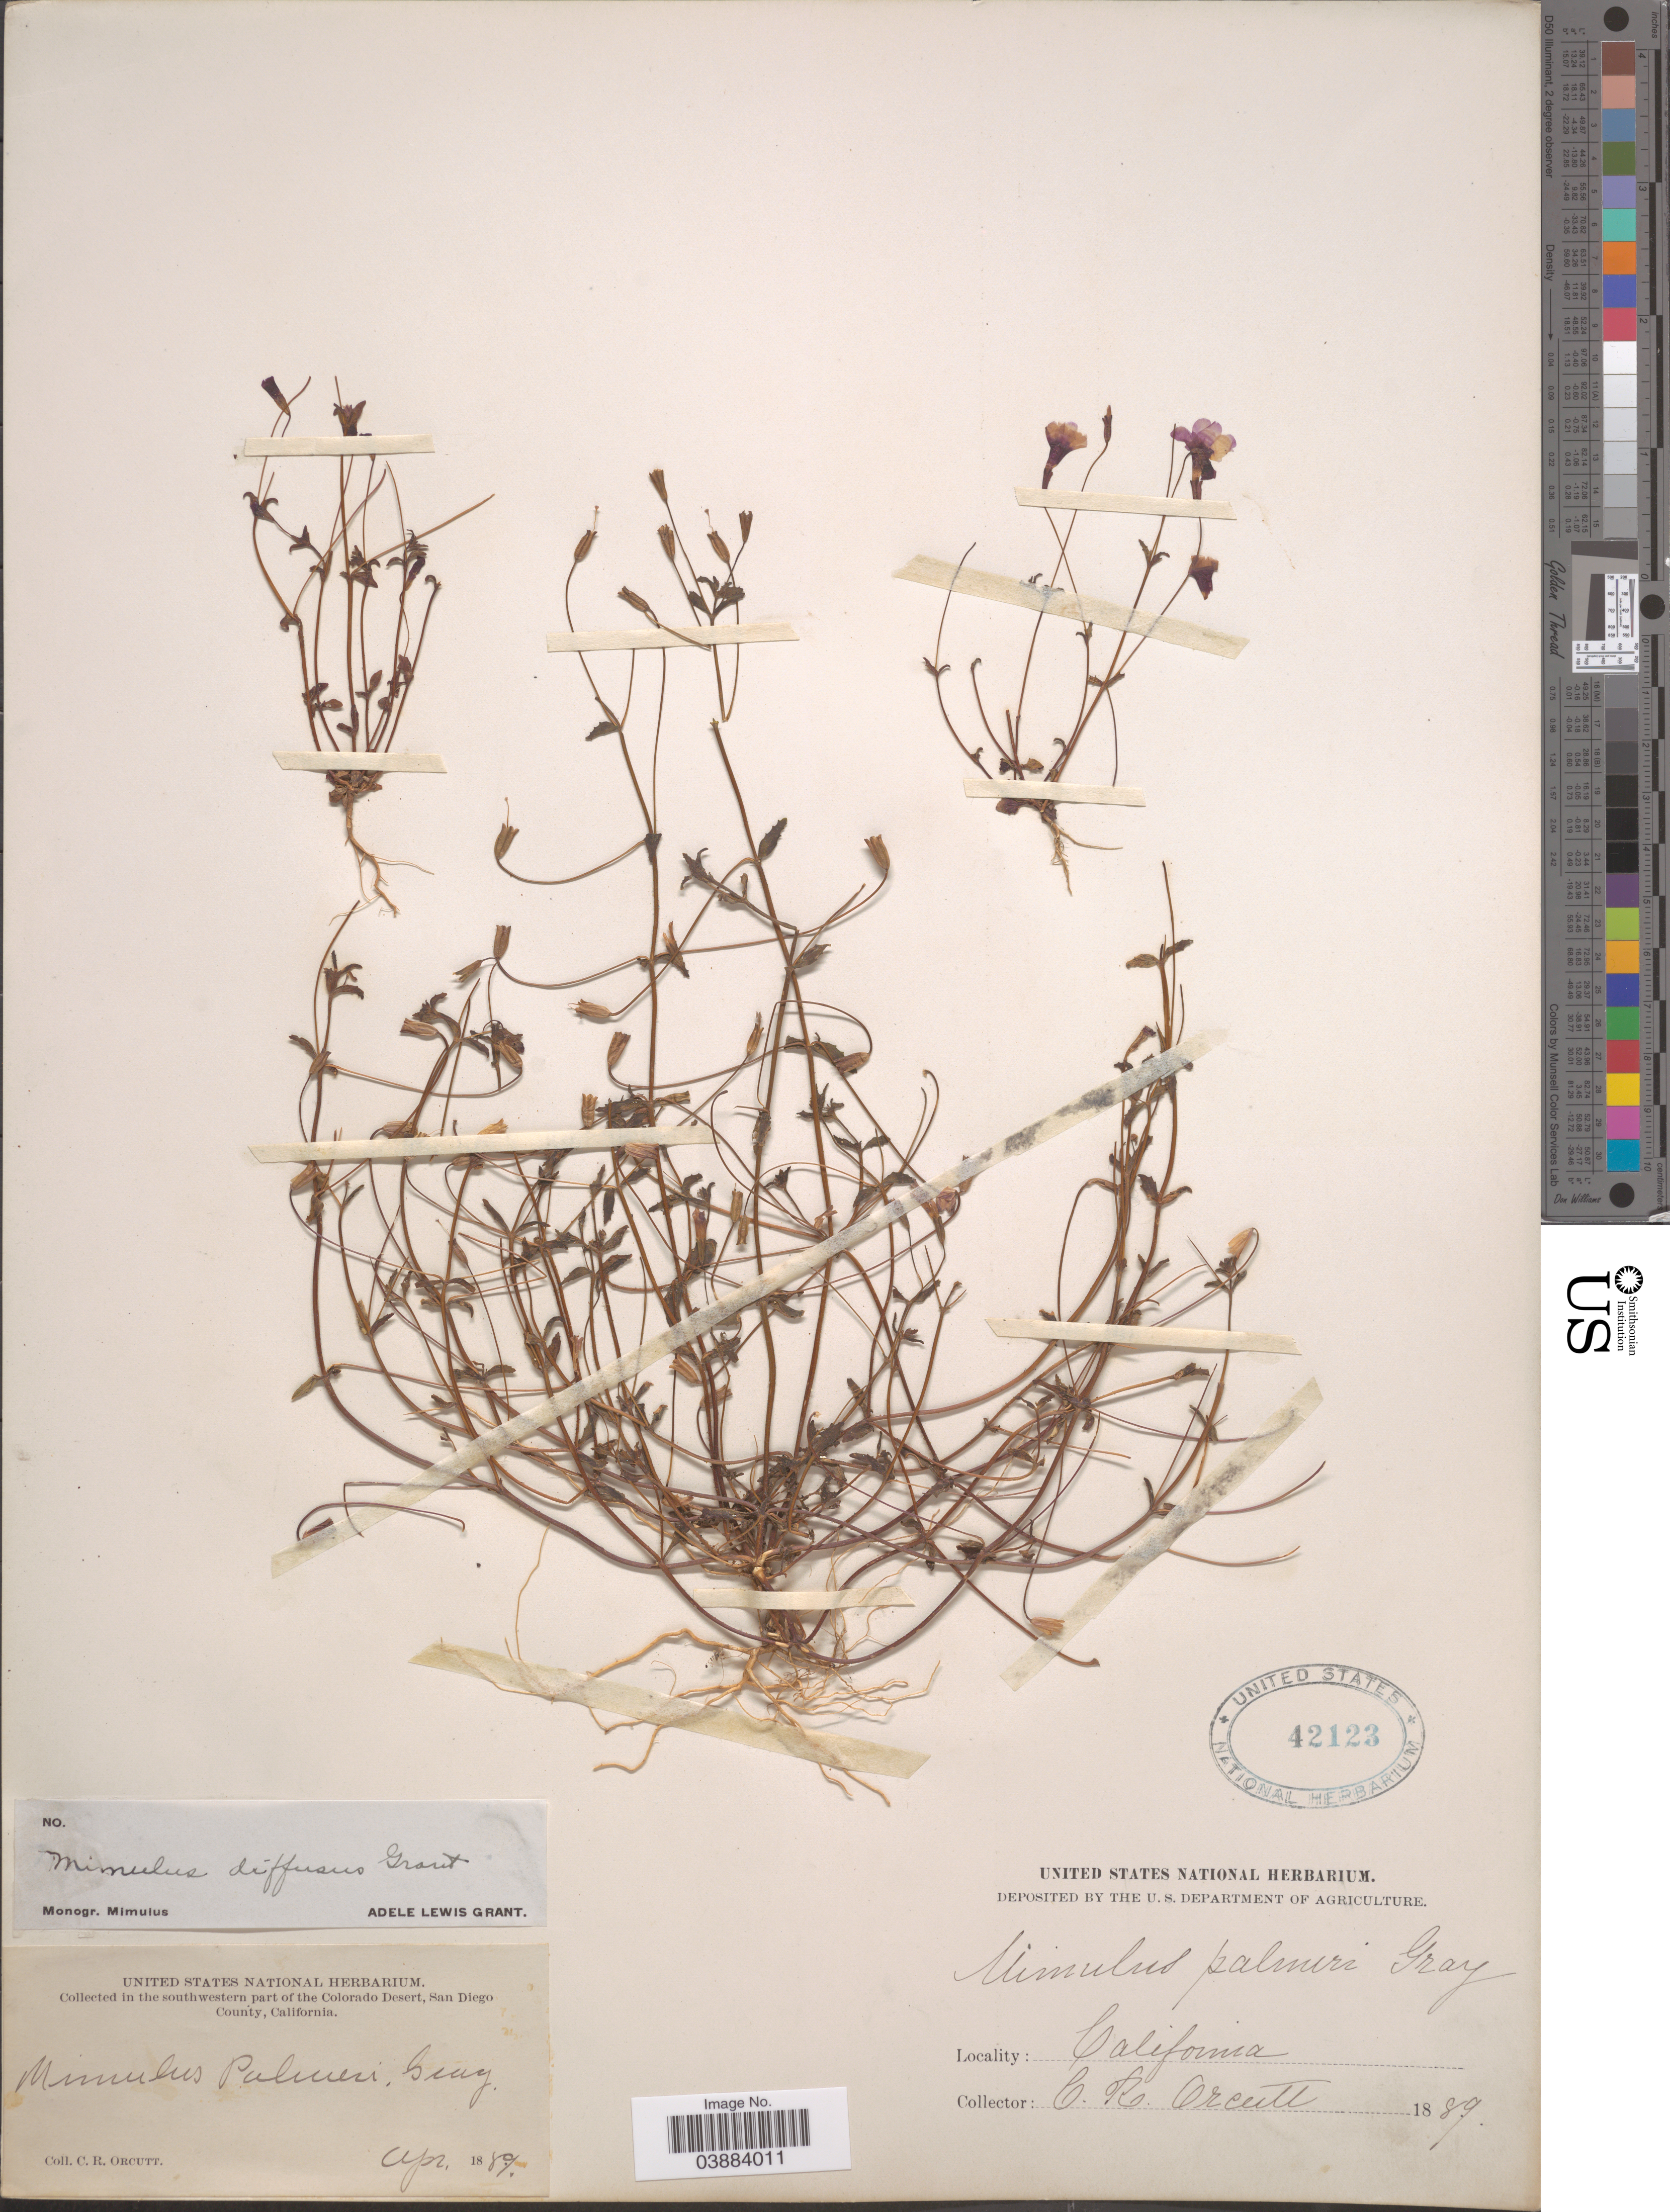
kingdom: Plantae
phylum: Tracheophyta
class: Magnoliopsida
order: Lamiales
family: Phrymaceae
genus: Mimulus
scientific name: Mimulus diffusus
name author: A.L. Grant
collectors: C. R. Orcutt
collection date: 1889-04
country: United States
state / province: California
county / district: San Diego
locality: In the southwestern part of the Colorado Desert, San Diego County.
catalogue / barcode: US 42123